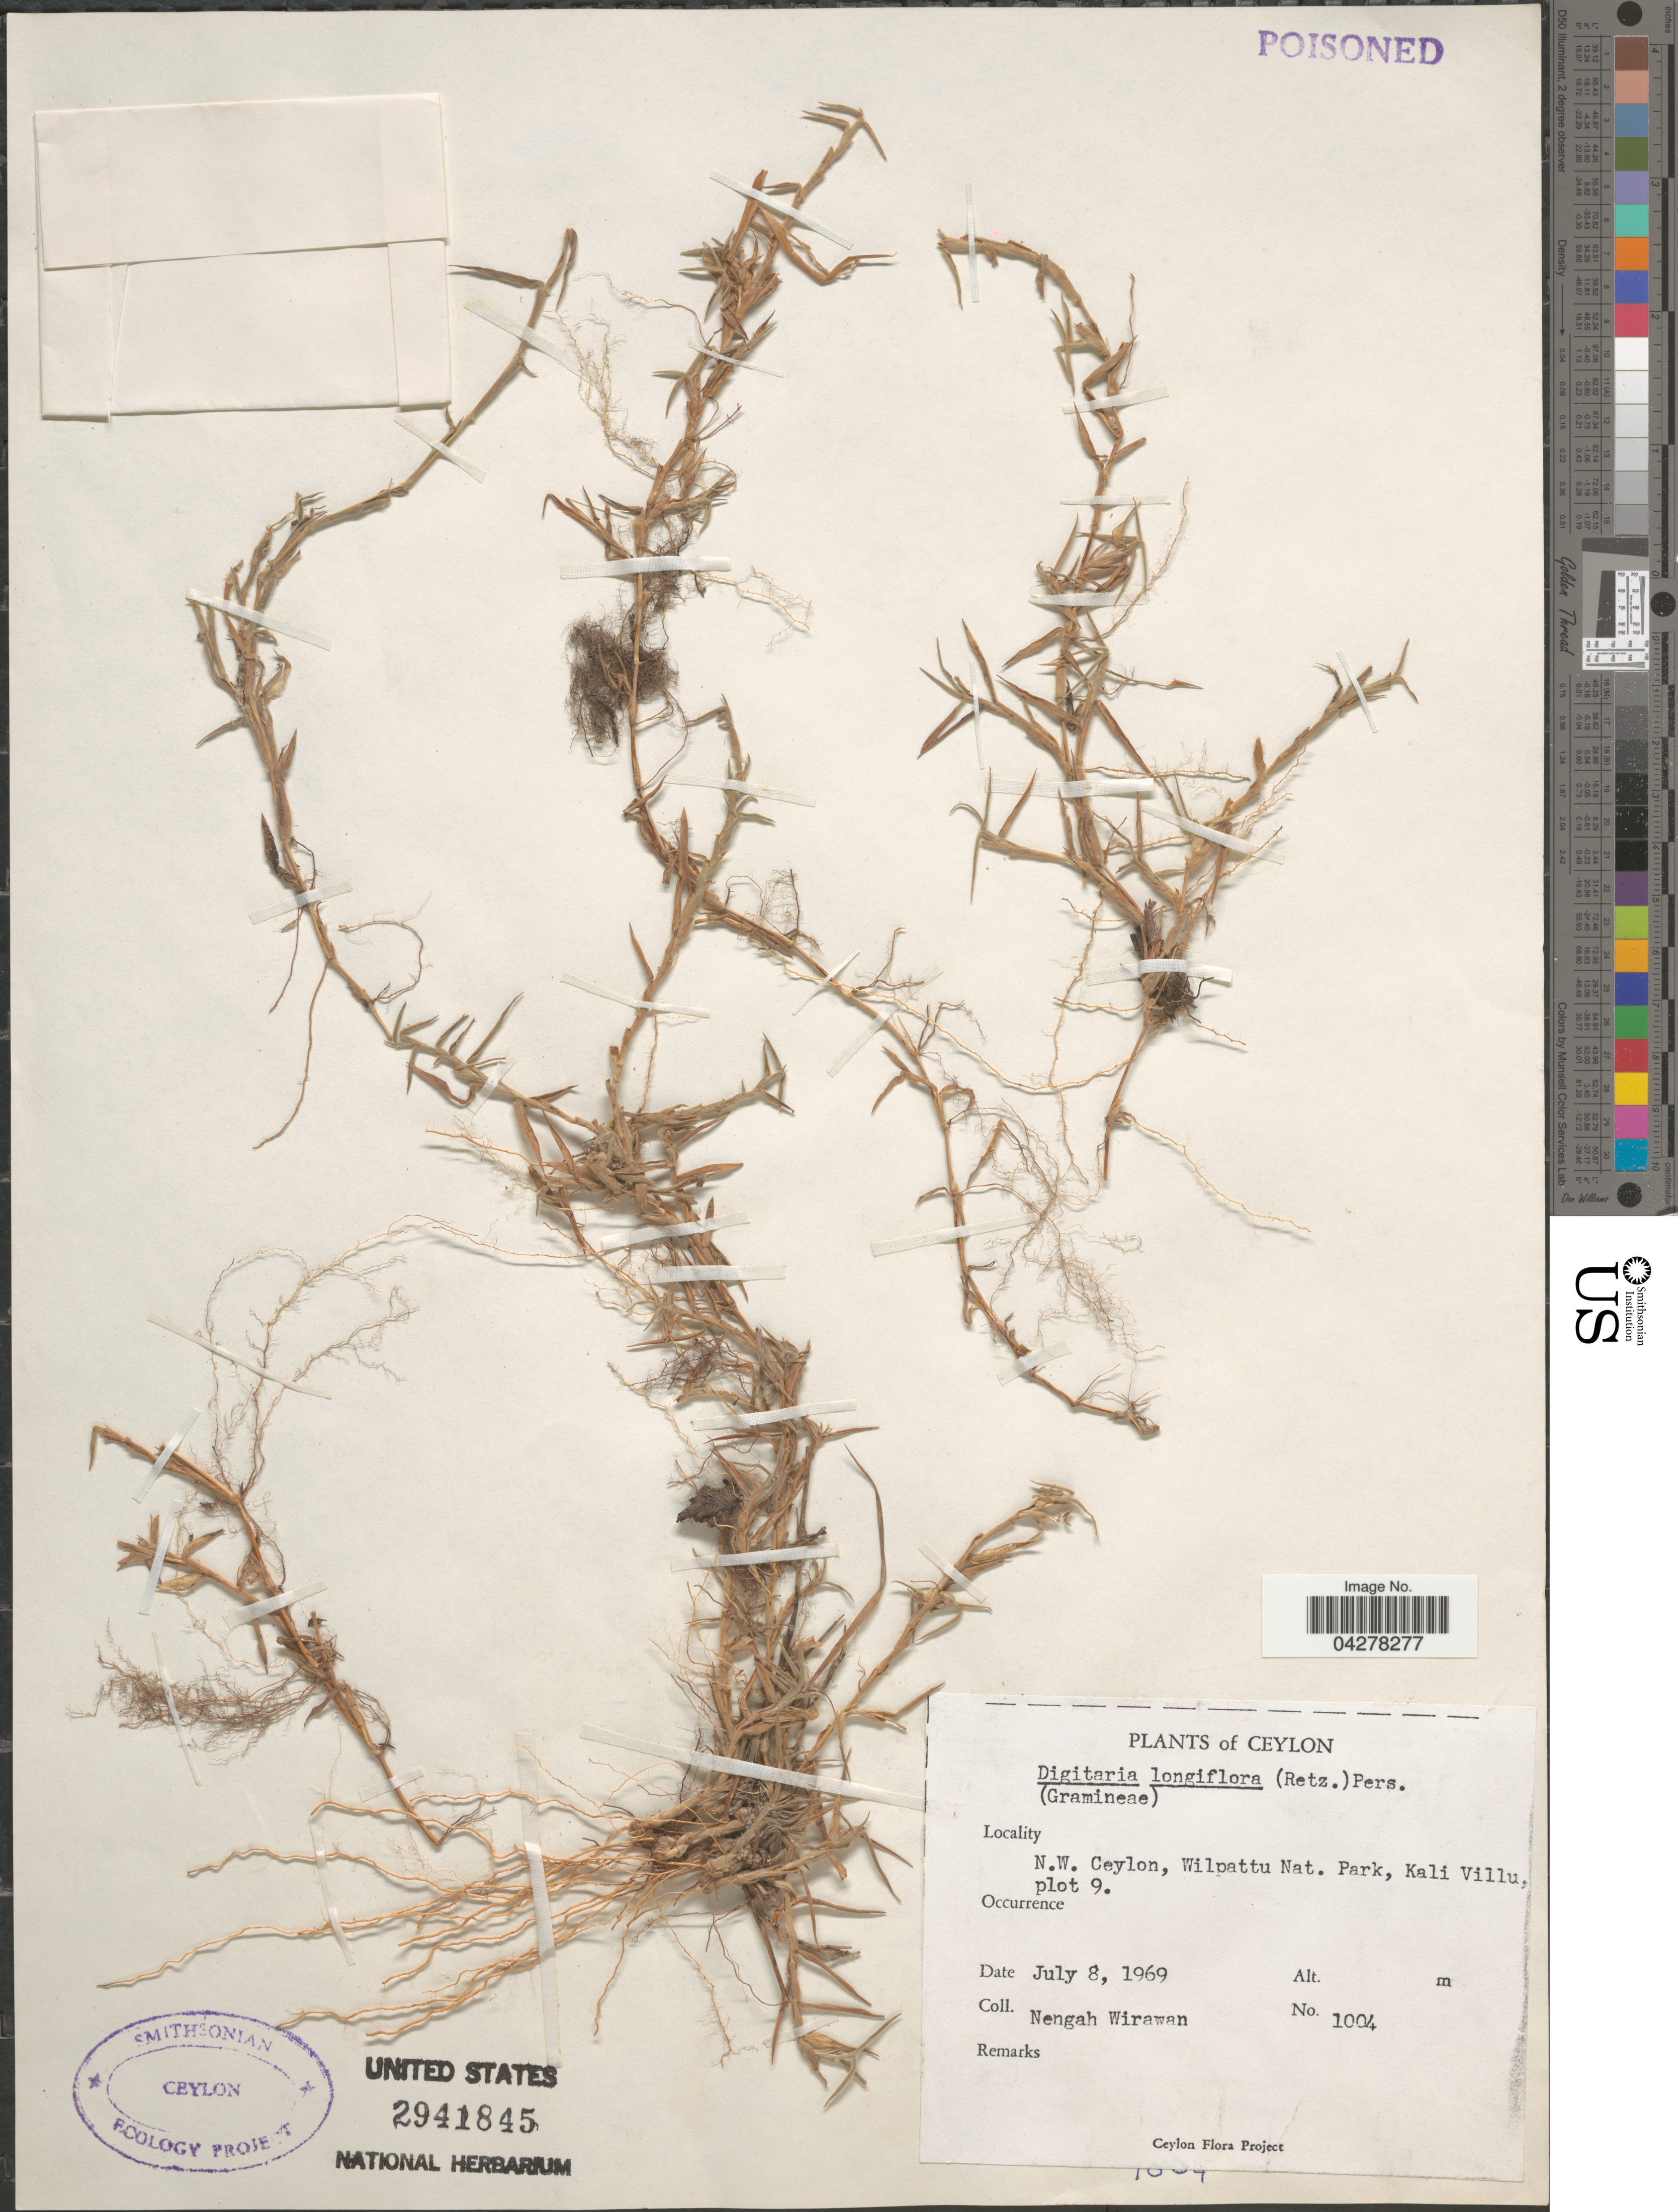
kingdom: Plantae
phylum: Tracheophyta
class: Liliopsida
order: Poales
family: Poaceae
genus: Digitaria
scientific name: Digitaria longiflora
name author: (Retz.) Pers.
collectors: N. Wirawan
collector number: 1004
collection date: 1969-07-08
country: Sri Lanka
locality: Ceylon. N.W. Ceylon, Wilpattu Nat. Park, Kali Villu, plot 9.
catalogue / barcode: US 2941845